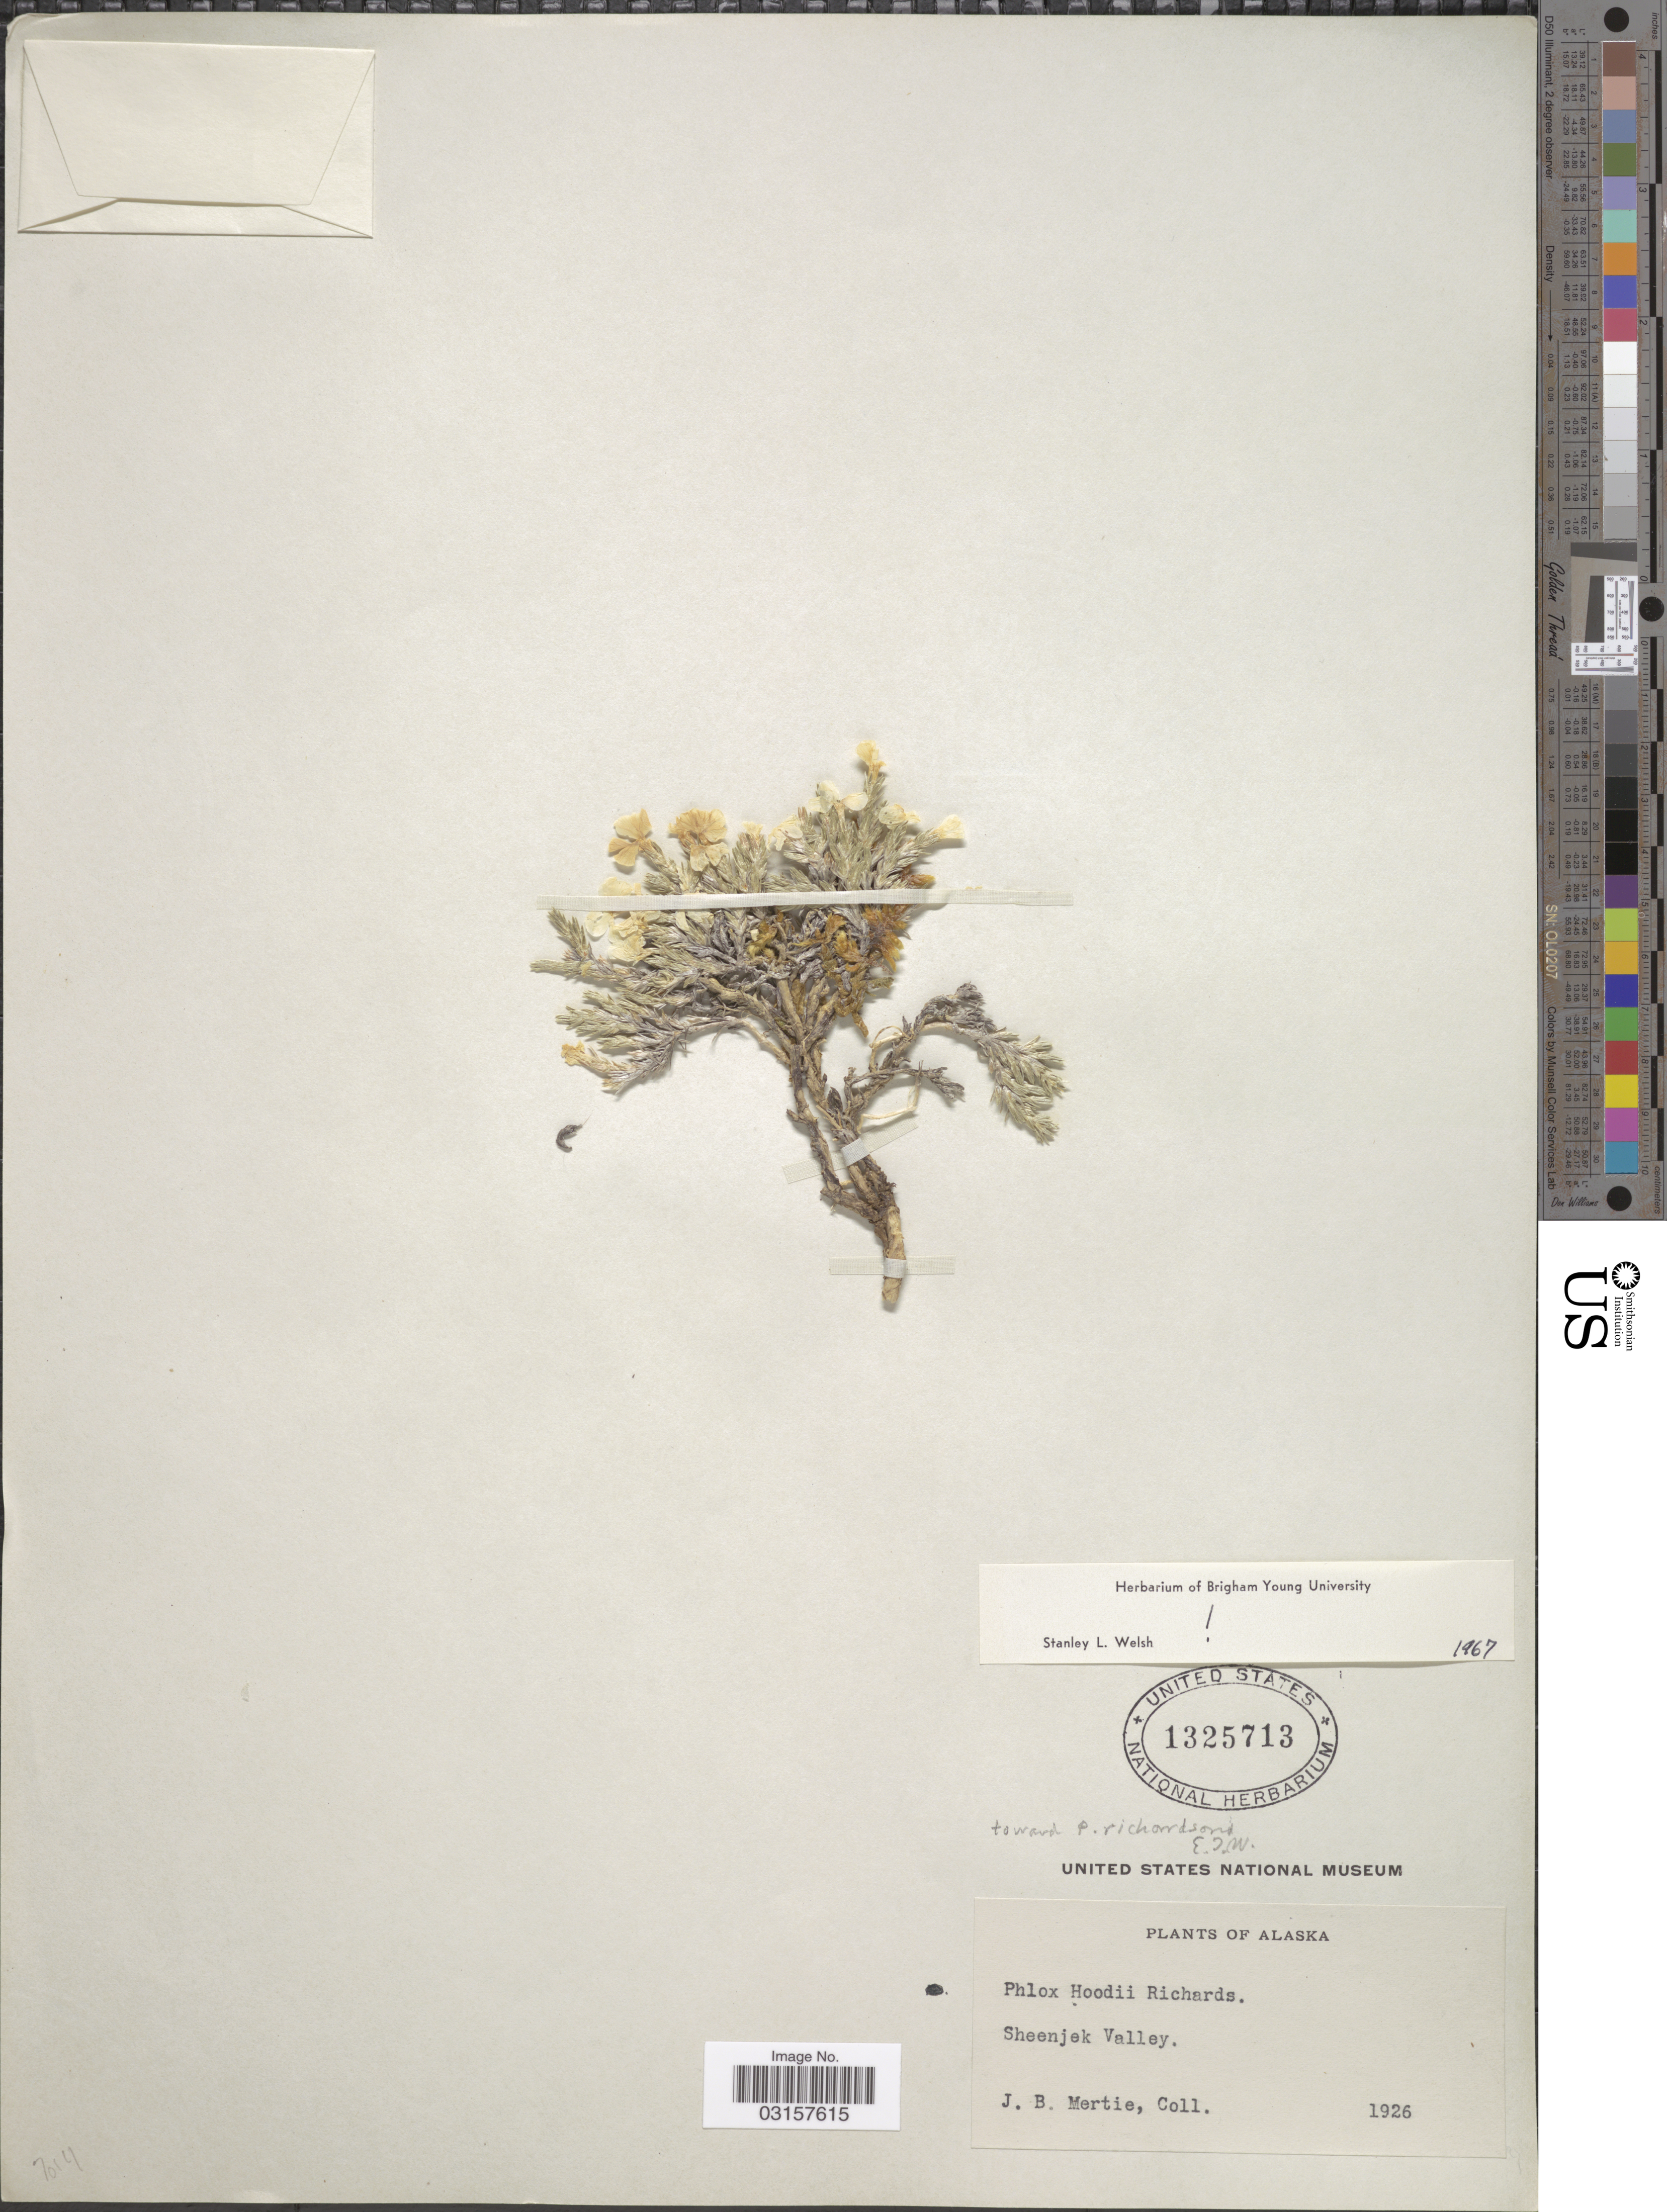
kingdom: Plantae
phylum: Tracheophyta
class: Magnoliopsida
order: Ericales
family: Polemoniaceae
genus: Phlox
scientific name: Phlox hoodii subsp. hoodii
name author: Richardson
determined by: Mayfield, M. H.; Ferguson, C. J.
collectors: J. Mertie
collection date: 1926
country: United States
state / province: Alaska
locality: Sheenjek Valley.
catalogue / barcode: US 1325713